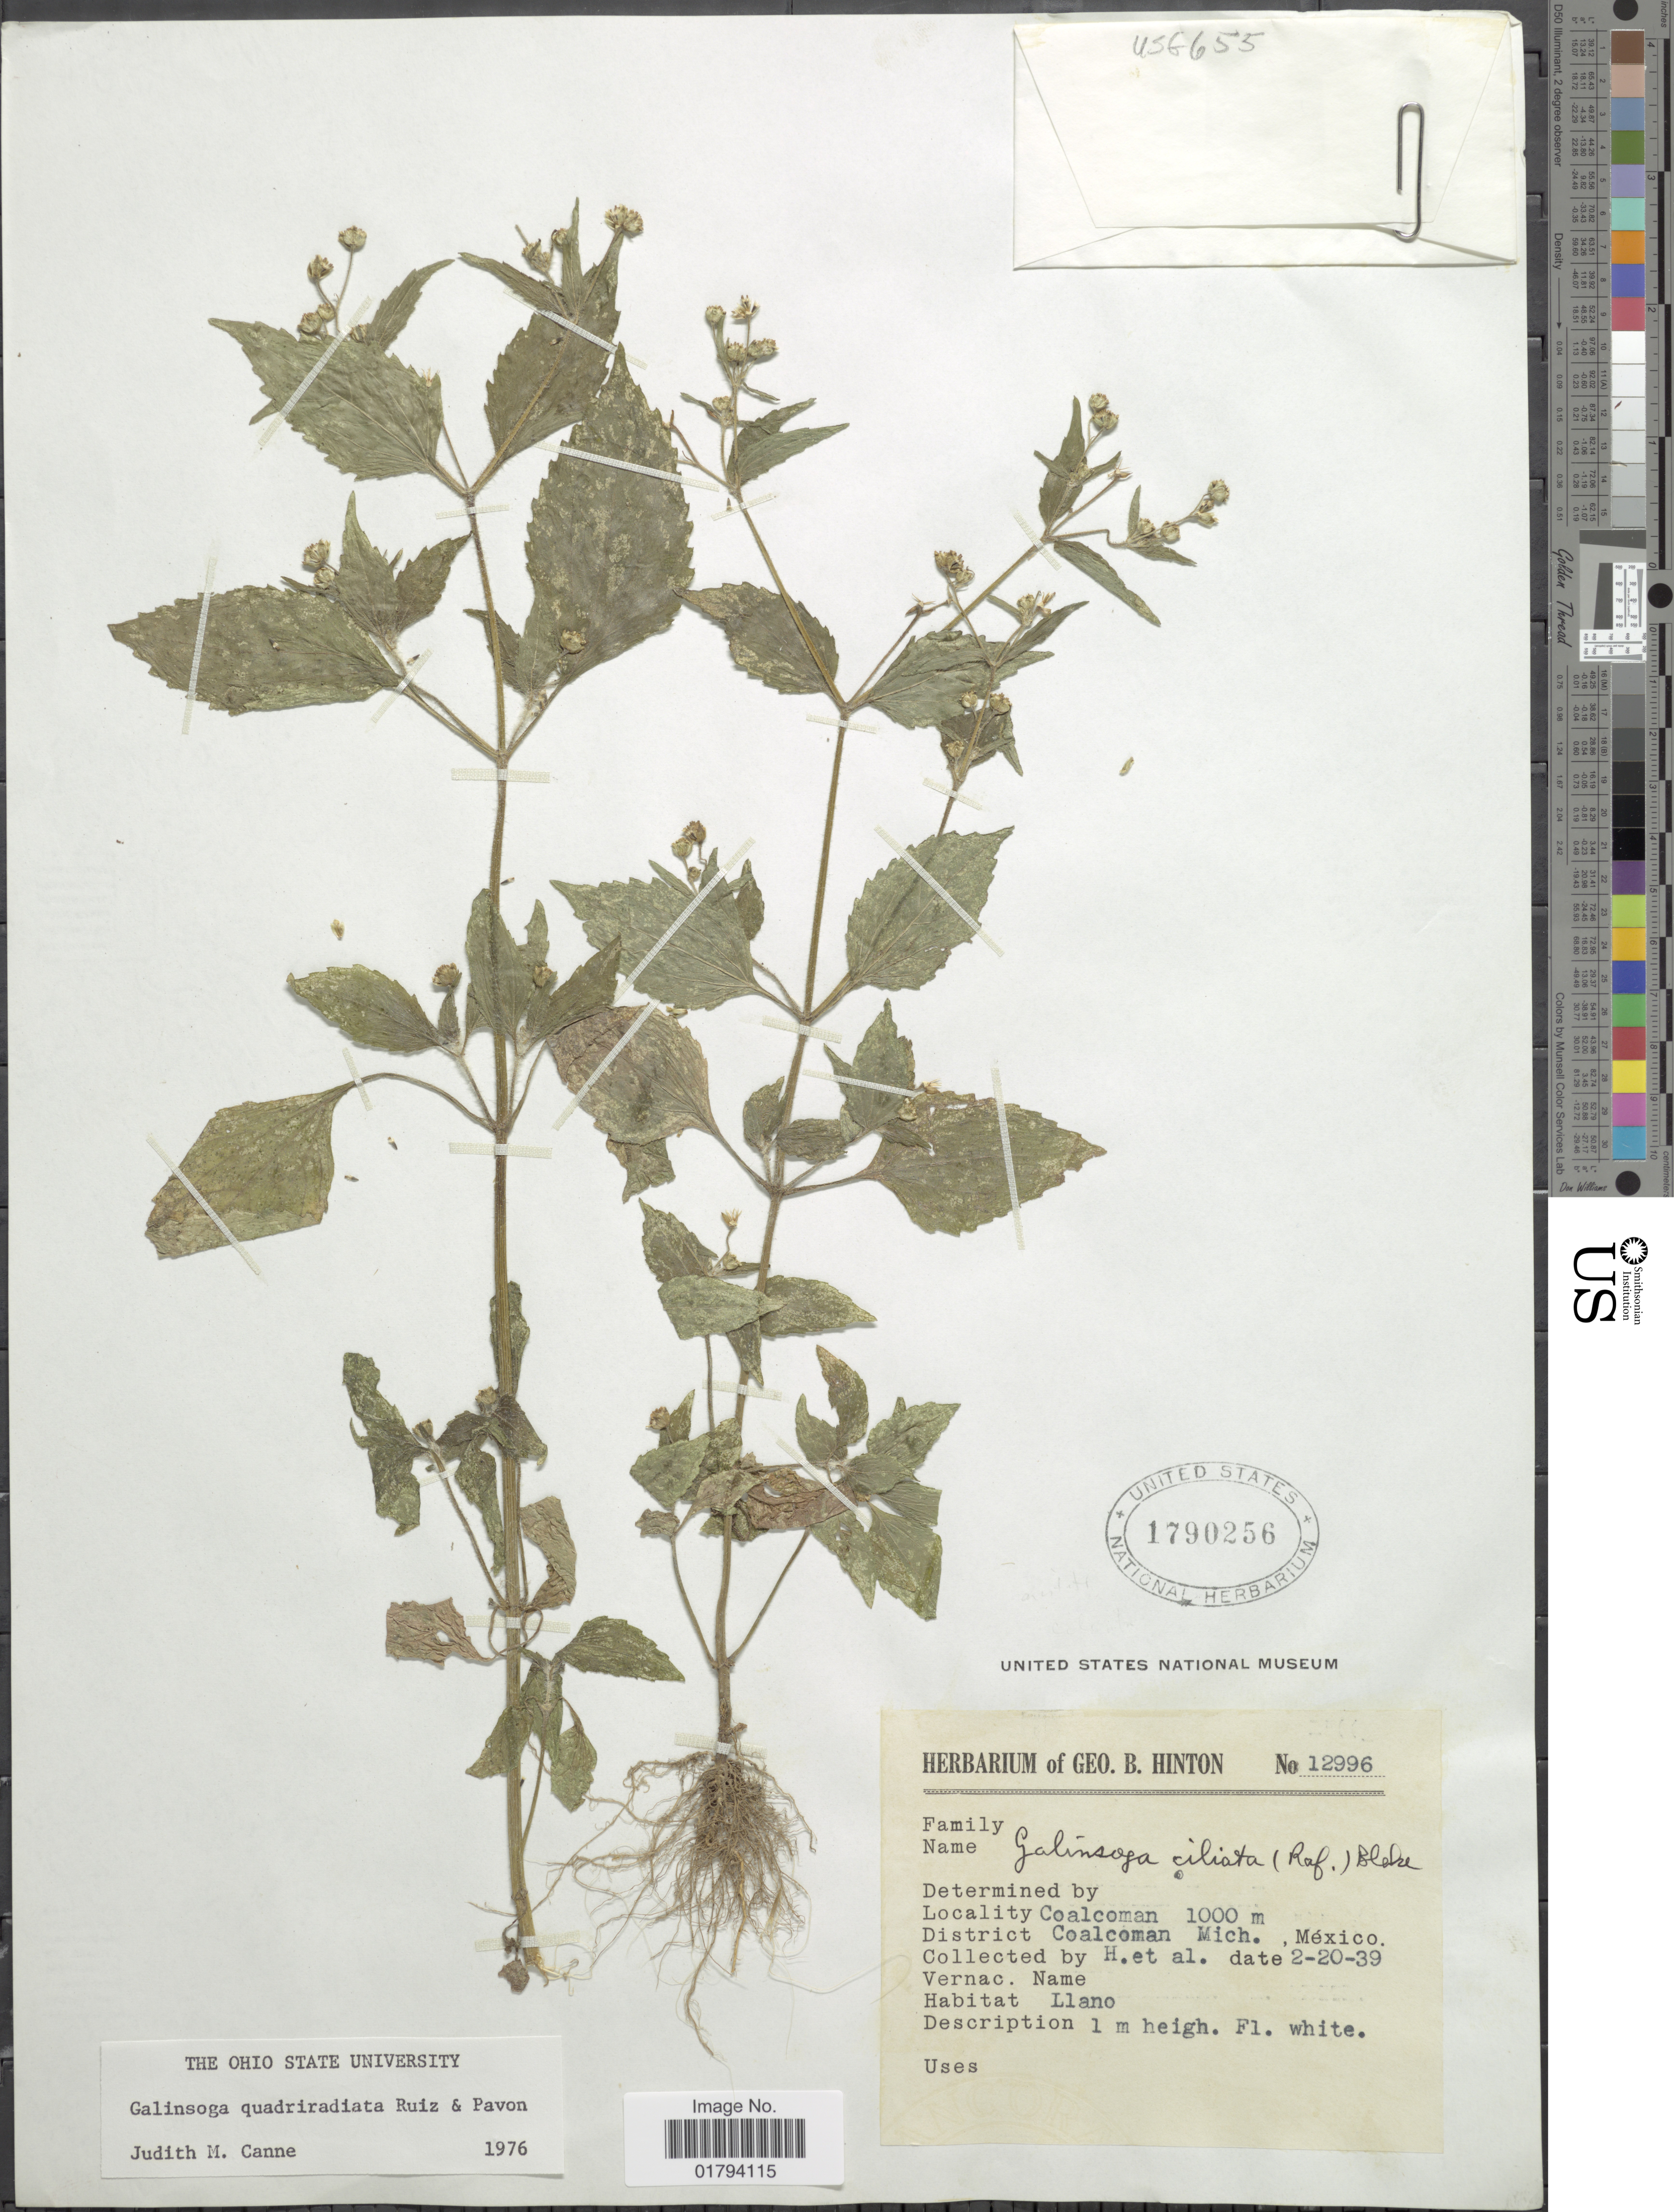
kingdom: Plantae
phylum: Tracheophyta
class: Magnoliopsida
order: Asterales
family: Asteraceae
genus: Galinsoga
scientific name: Galinsoga quadriradiata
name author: Ruiz & Pav.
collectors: G. B. Hinton & et al.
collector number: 12996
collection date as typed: Transcribed d/m/y: 20/2/39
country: Mexico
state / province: Michoacán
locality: Coalcoman, District Coalcoman, llano.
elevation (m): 1000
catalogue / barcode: US 1790256